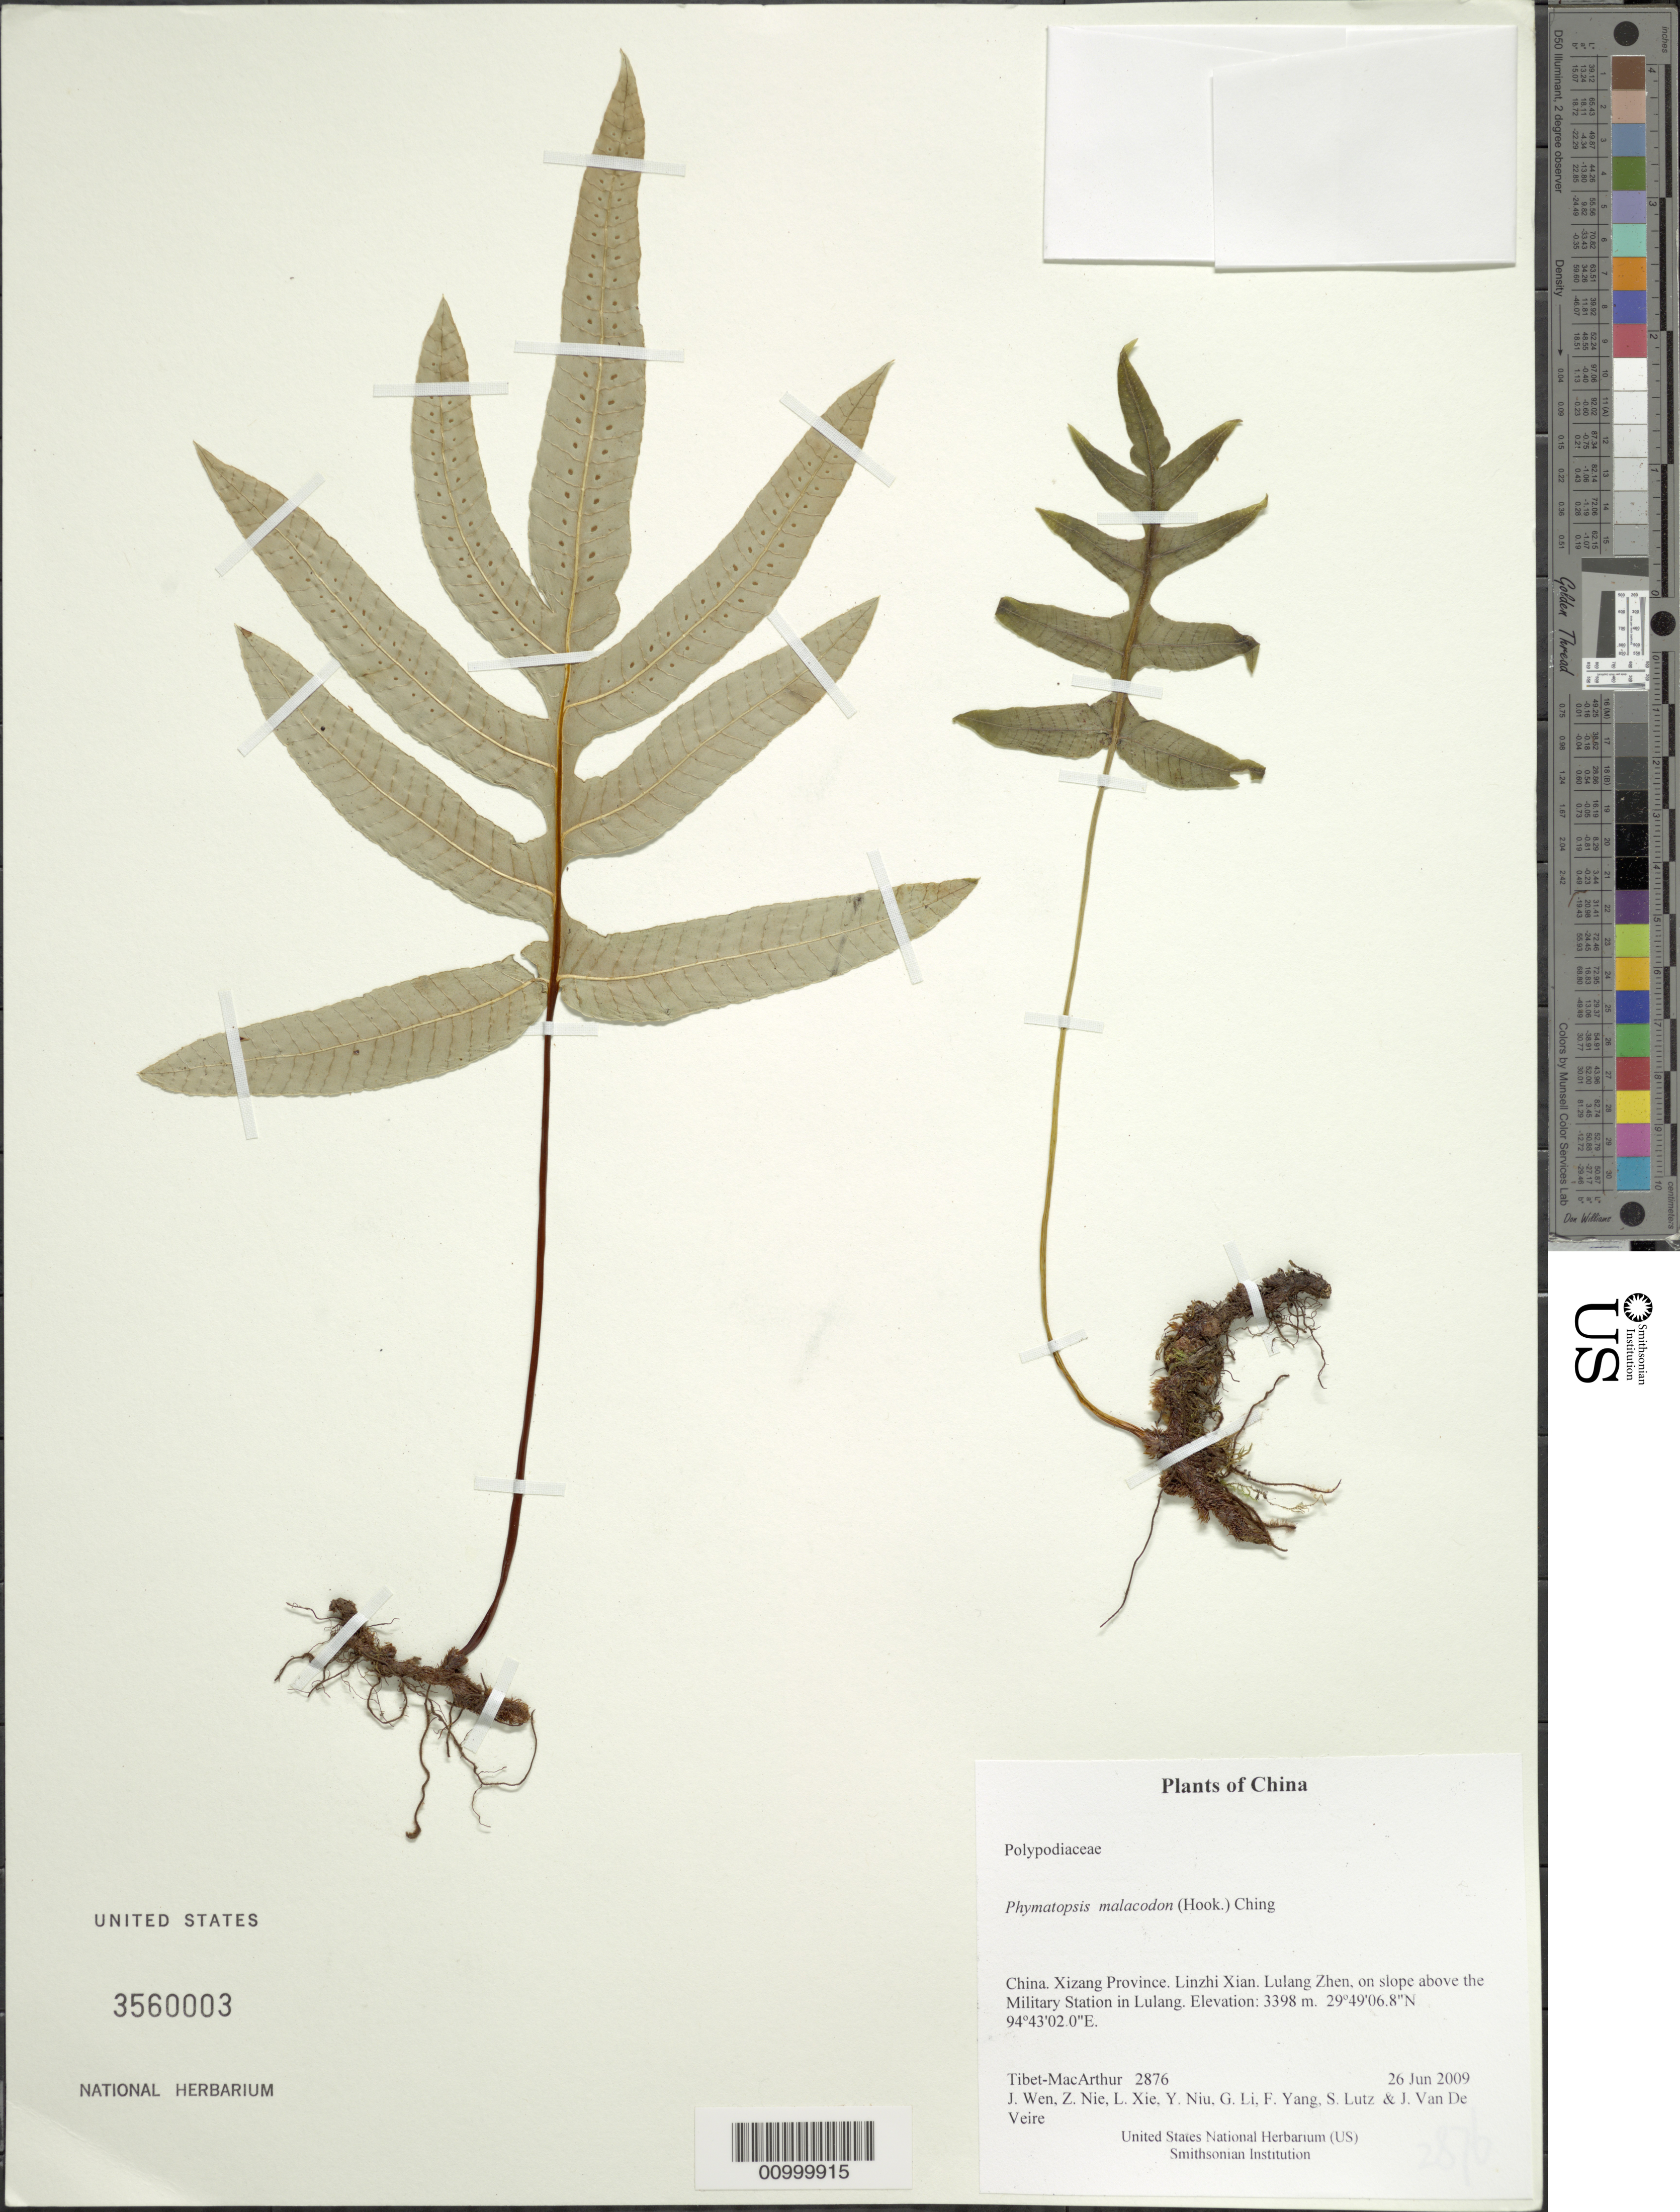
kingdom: Plantae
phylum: Tracheophyta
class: Polypodiopsida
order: Polypodiales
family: Polypodiaceae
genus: Selliguea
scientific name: Selliguea malacodon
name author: (Hook.) S. L. Yu et al.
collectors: Tibet-MacArthur, J. Wen, Z. Nie, L. Xie, Y. Niu, G. Li, F. Yang, S. Lutz & J. Van De Veire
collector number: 2876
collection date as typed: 26 Jun 2009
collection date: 2009-06-26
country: China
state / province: Xizang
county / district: Linzhi Xian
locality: Lulang Zhen, on slope above the Military Station in Lulang.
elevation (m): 3398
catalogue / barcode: US 3560003